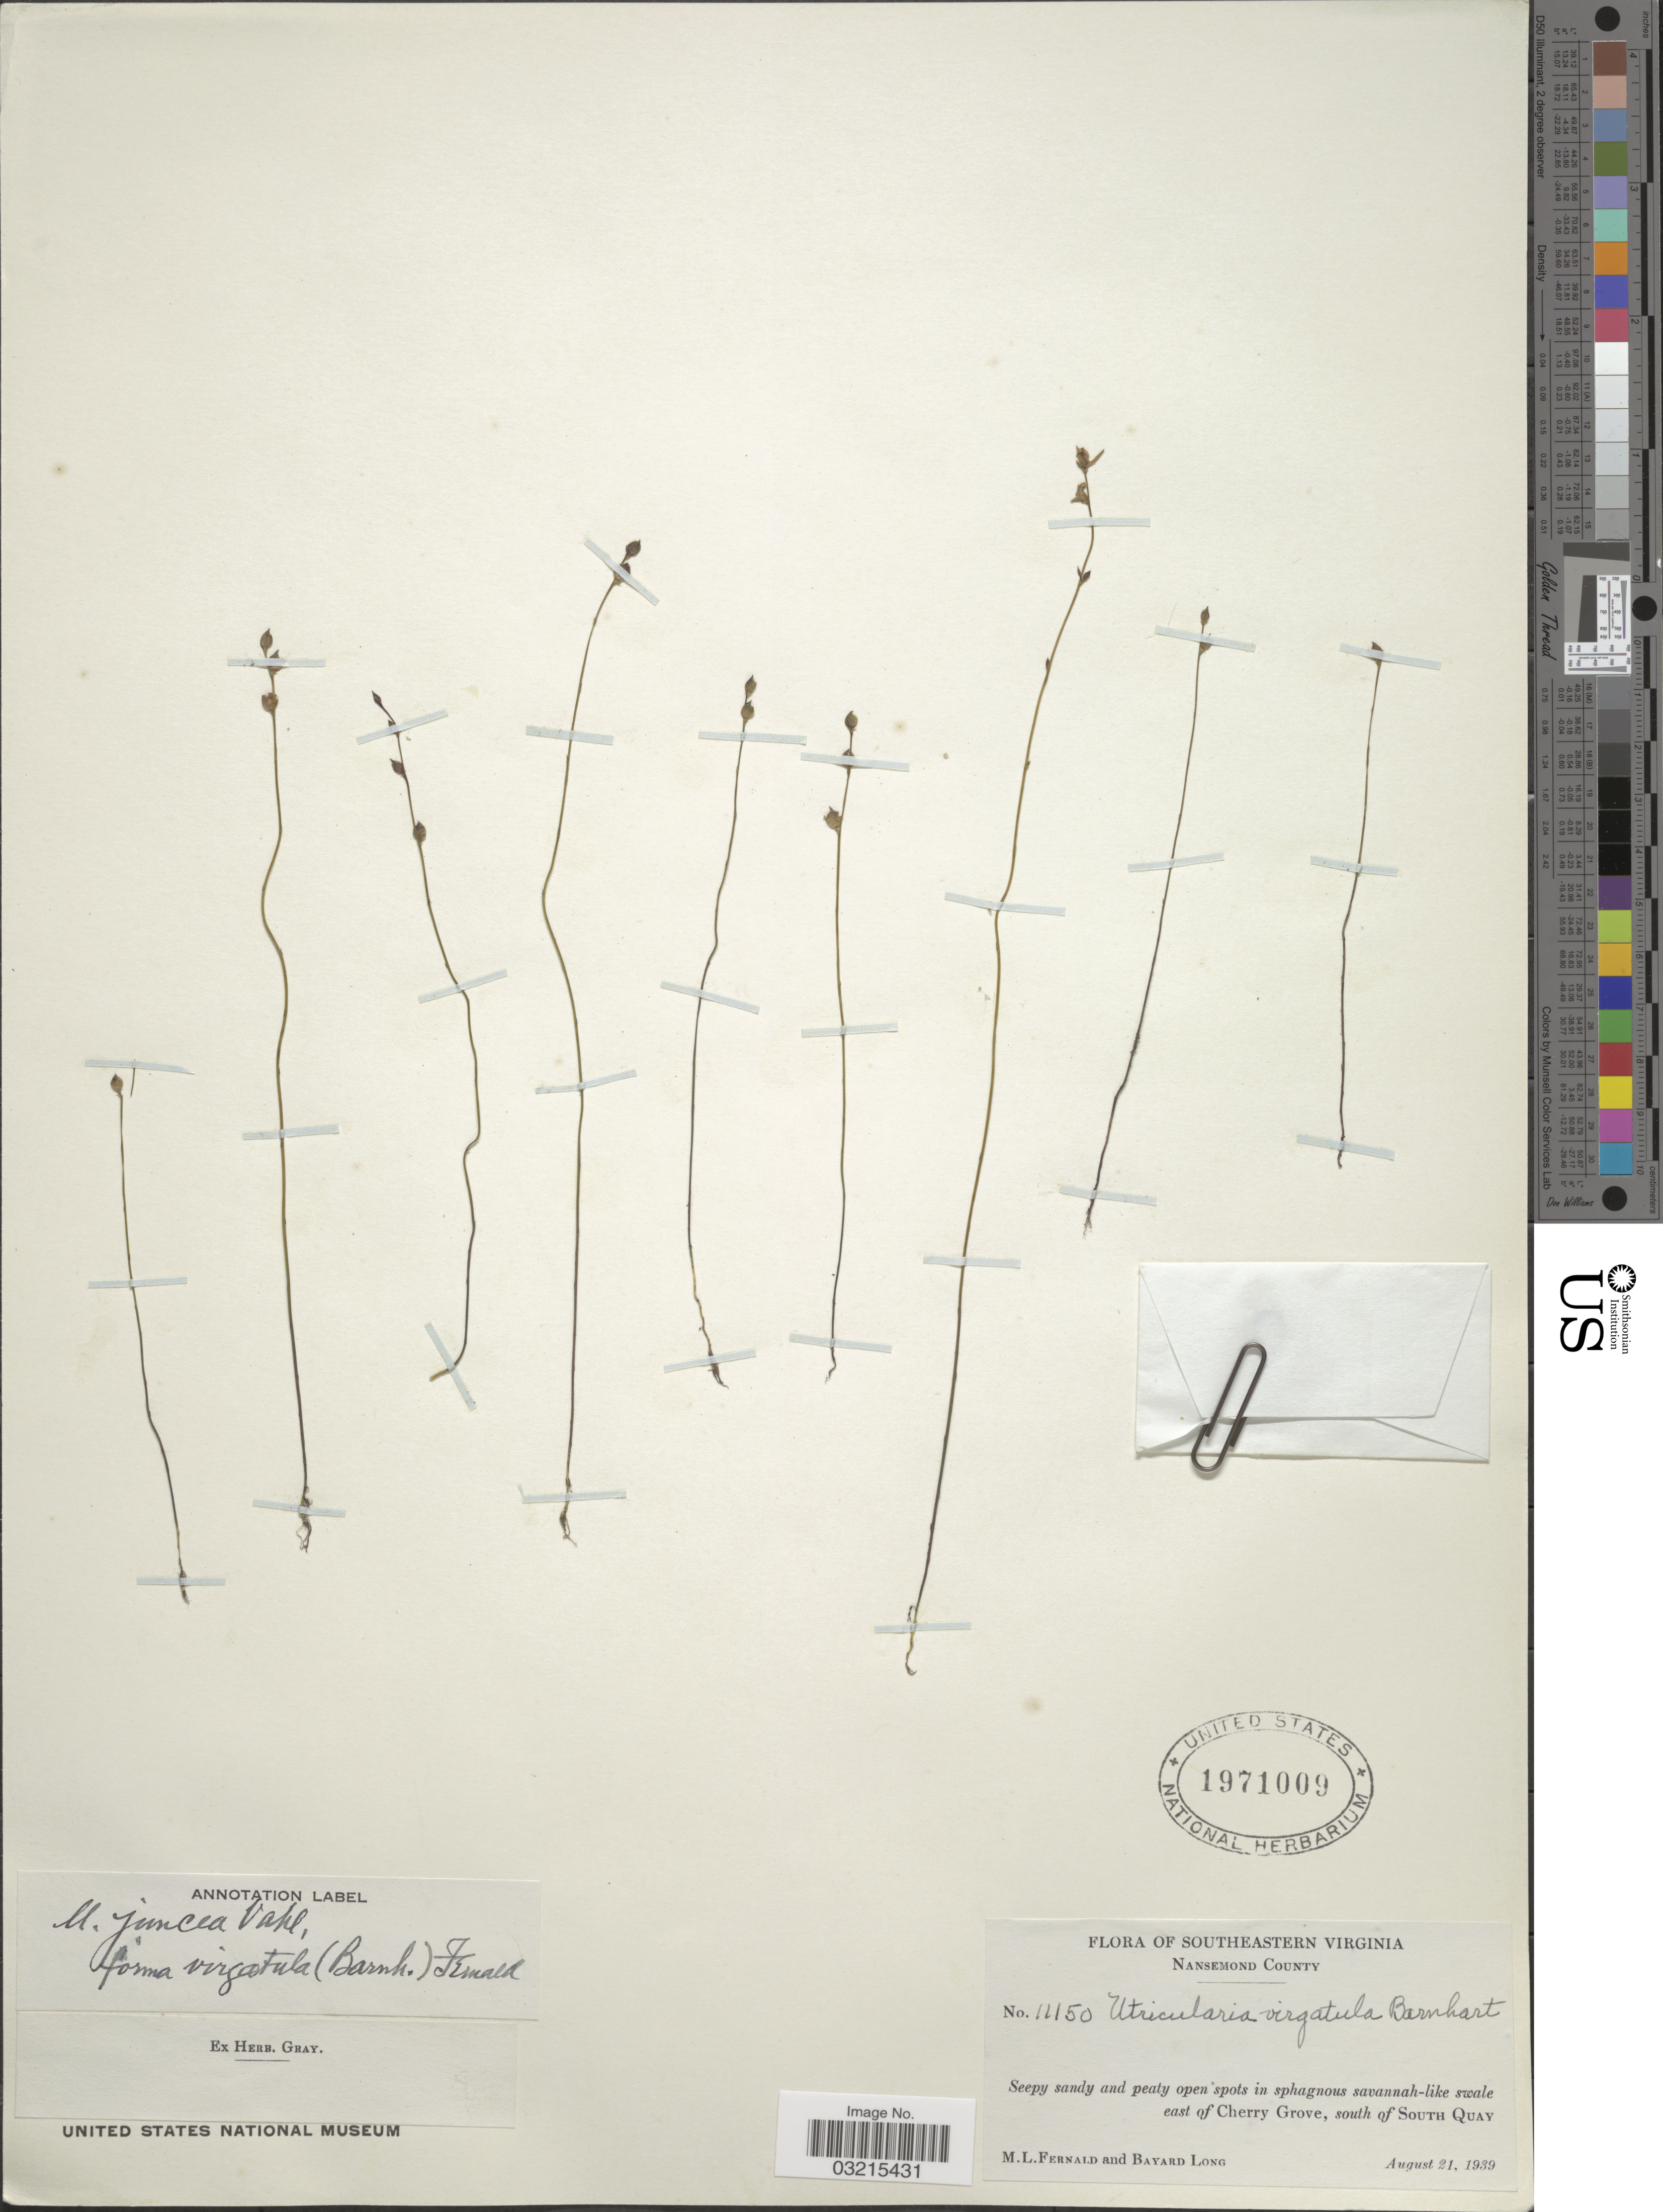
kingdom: Plantae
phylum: Tracheophyta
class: Magnoliopsida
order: Lamiales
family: Lentibulariaceae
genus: Utricularia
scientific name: Utricularia juncea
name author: Vahl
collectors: M. L. Fernald & B. Long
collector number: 11150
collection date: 1939-08-21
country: United States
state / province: Virginia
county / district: City of Suffolk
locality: Southeastern Virginia. Nansemond County. Seepy sandy and peaty open spots in sphagnous savannah-like swale east of Cherry Grove, south of South Quay.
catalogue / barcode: US 1971009